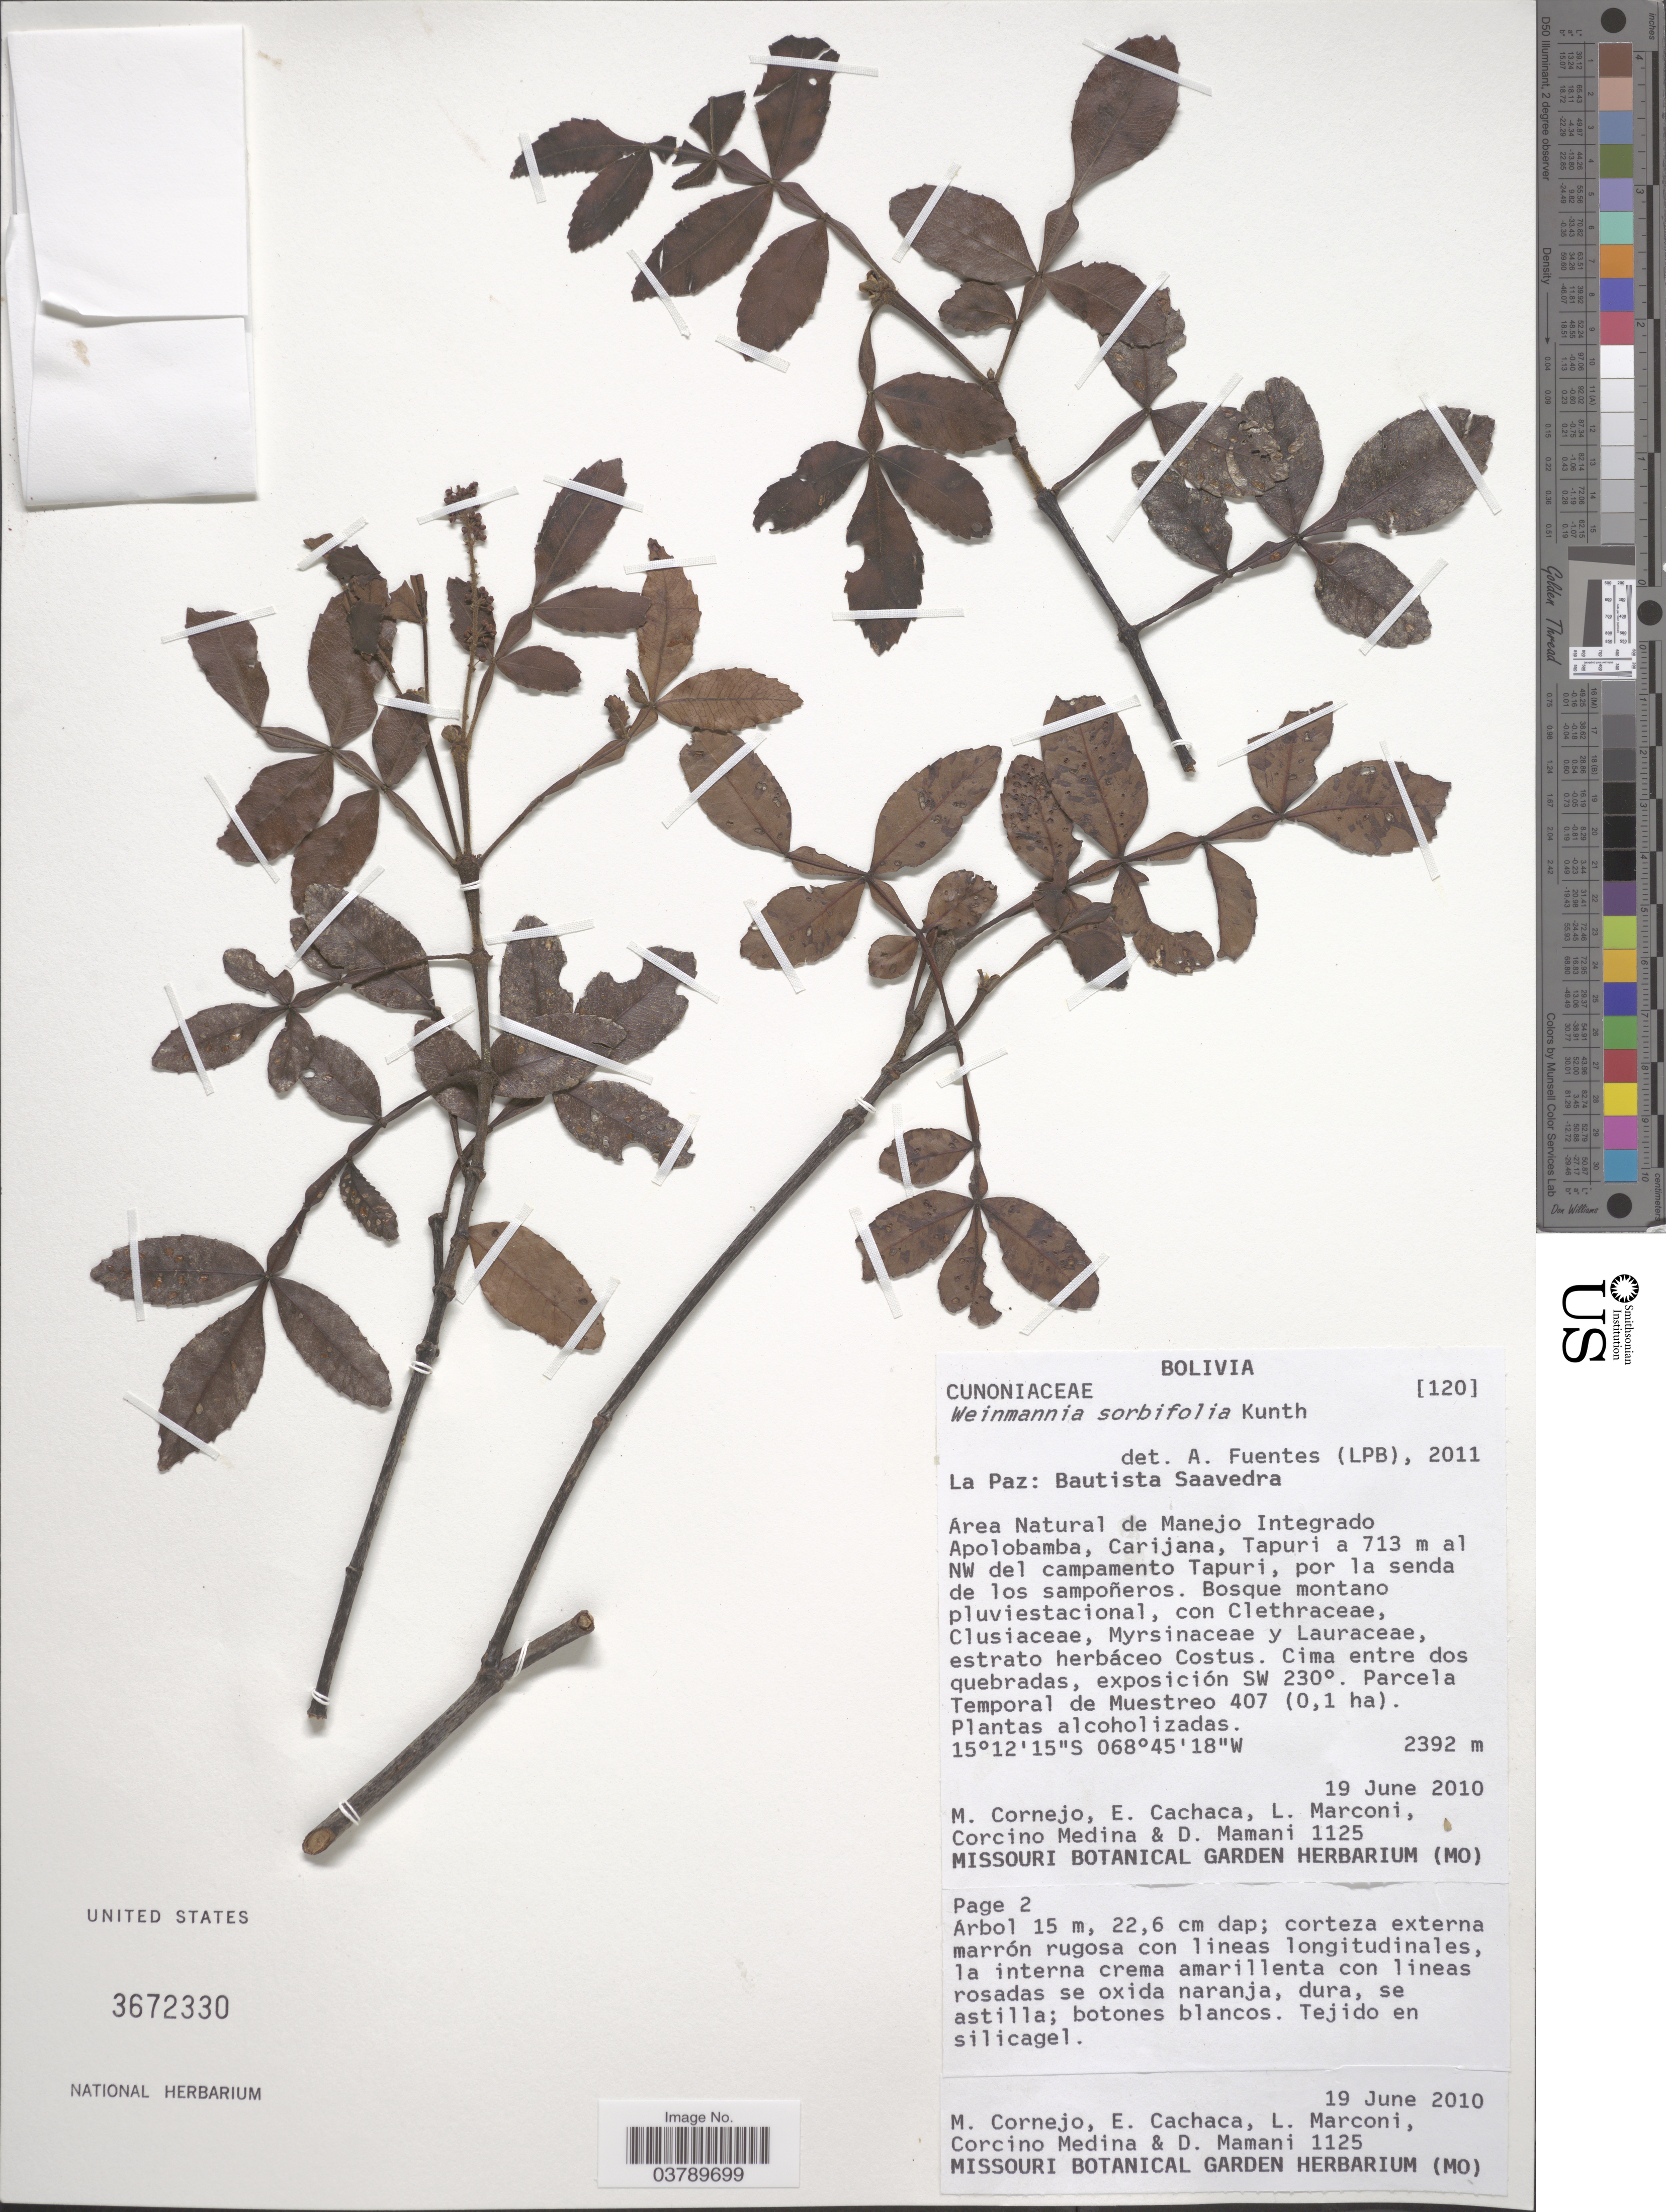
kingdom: Plantae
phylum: Tracheophyta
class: Magnoliopsida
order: Oxalidales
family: Cunoniaceae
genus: Weinmannia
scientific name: Weinmannia sorbifolia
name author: Kunth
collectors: M. Cornejo, E. Cachaca, L. Marconi, C. Medina & D. Mamani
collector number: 1125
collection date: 2010-06-19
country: Bolivia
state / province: La Paz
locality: Bautista Saavedra. Área Natural de Manejo Integrado Apolobamba, Carijana, Tapuri a 713 m al NW del campamento Tapuri.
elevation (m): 2392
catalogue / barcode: US 3672330